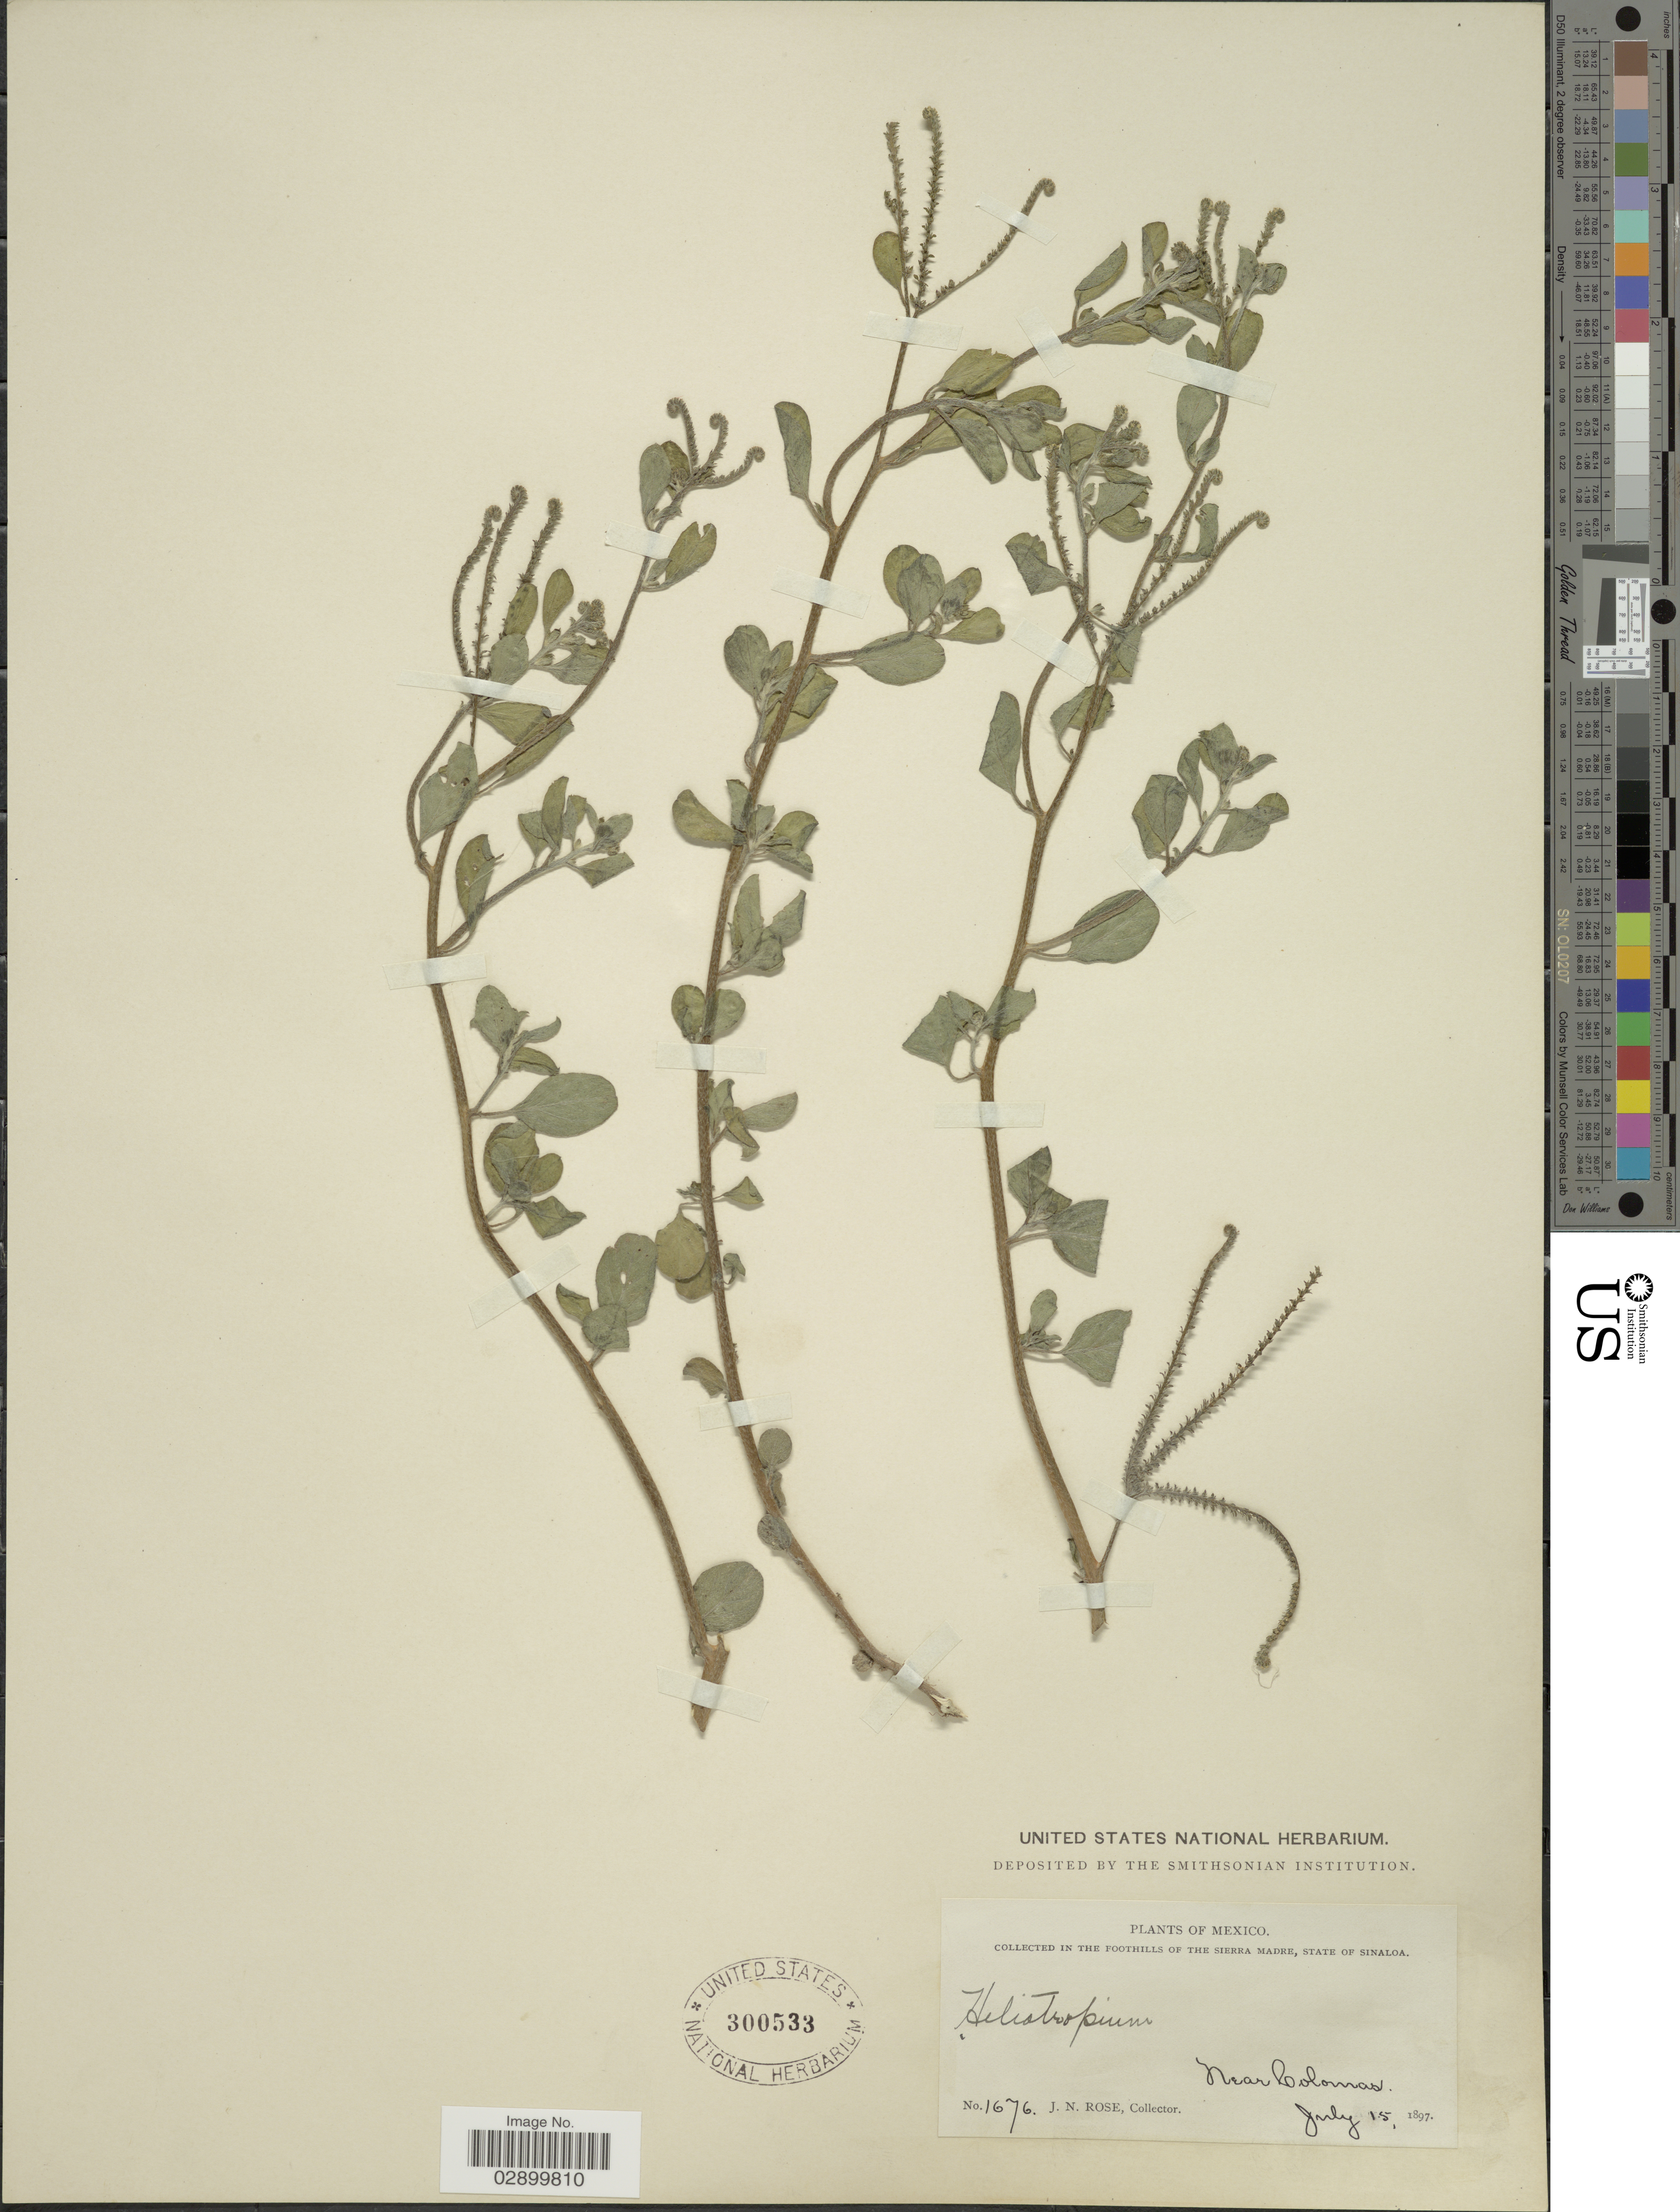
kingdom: Plantae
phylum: Tracheophyta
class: Magnoliopsida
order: Boraginales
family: Heliotropiaceae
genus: Heliotropium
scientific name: Heliotropium sp.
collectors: J. N. Rose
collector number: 1676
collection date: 1897-07-15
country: Mexico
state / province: Sinaloa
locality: In the foothills of the Sierra Madre. Near Colomas.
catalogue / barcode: US 300533